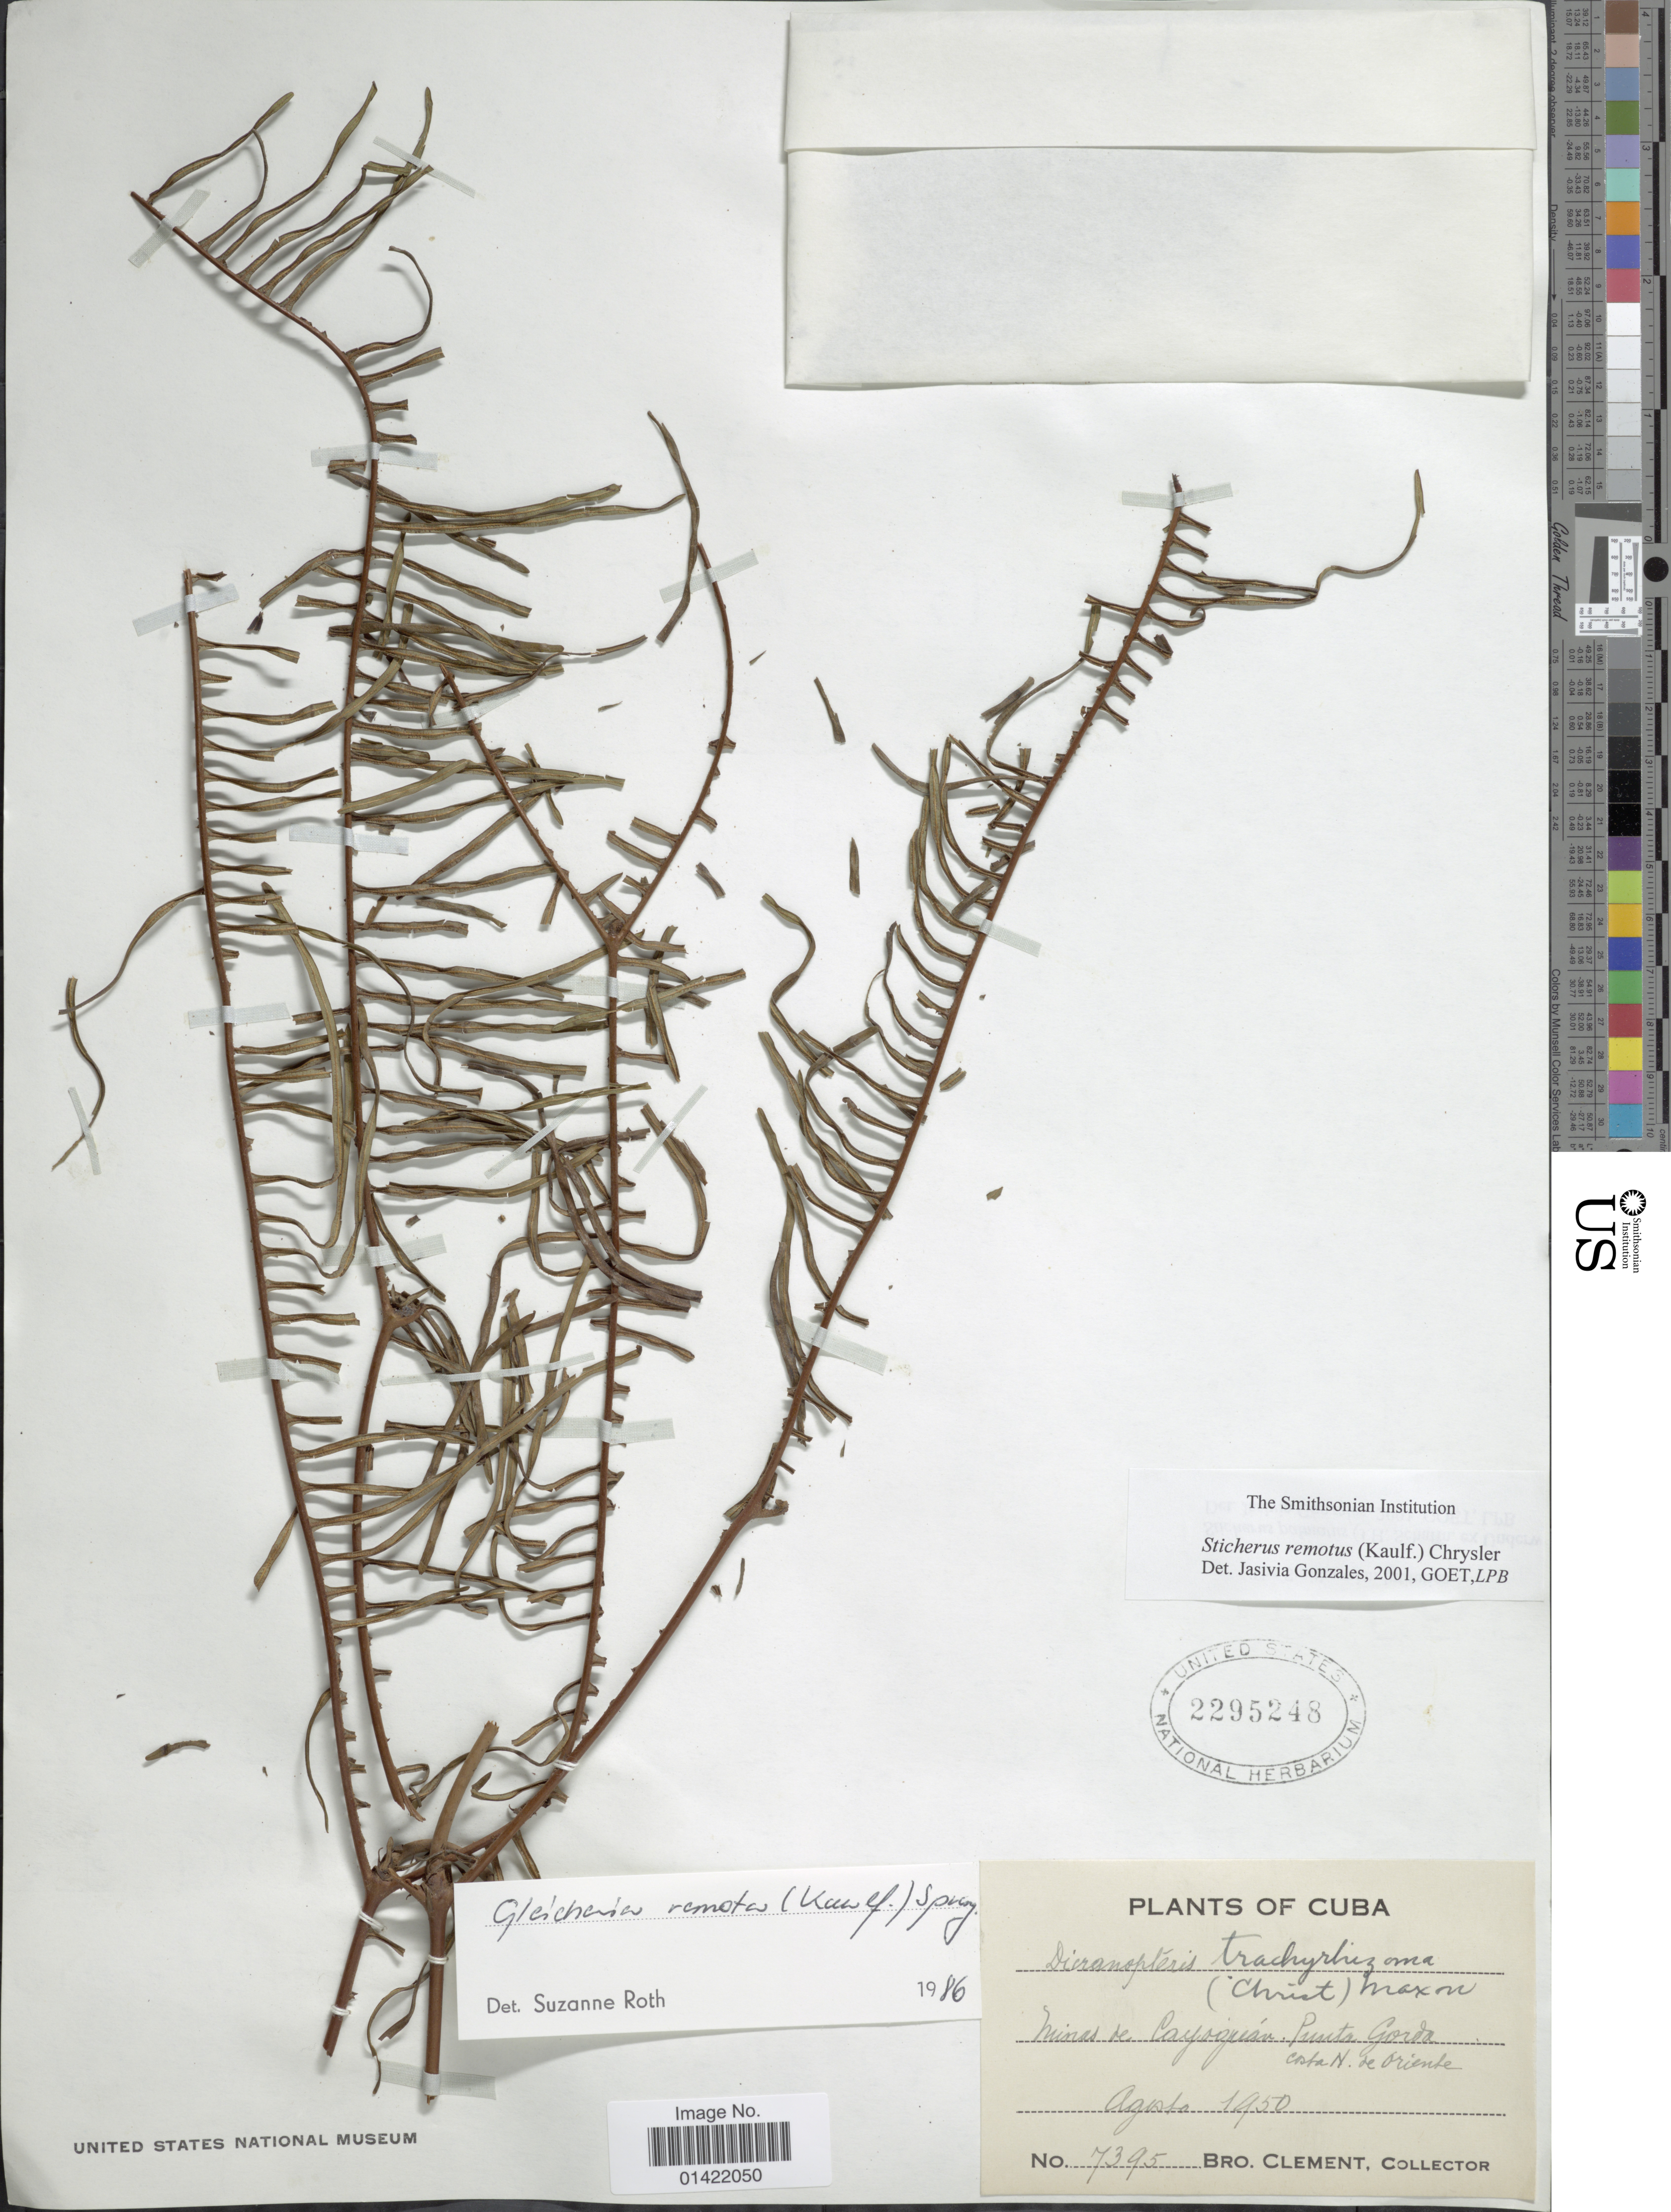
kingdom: Plantae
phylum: Tracheophyta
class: Polypodiopsida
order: Gleicheniales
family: Gleicheniaceae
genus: Sticherus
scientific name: Sticherus remotus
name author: (Kaulf.) Chrysler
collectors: B. Clement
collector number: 7395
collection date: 1950-08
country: Cuba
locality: Minas de Cayoguan, Punta Gorda. Costa N. de Oriente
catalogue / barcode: US 2295248